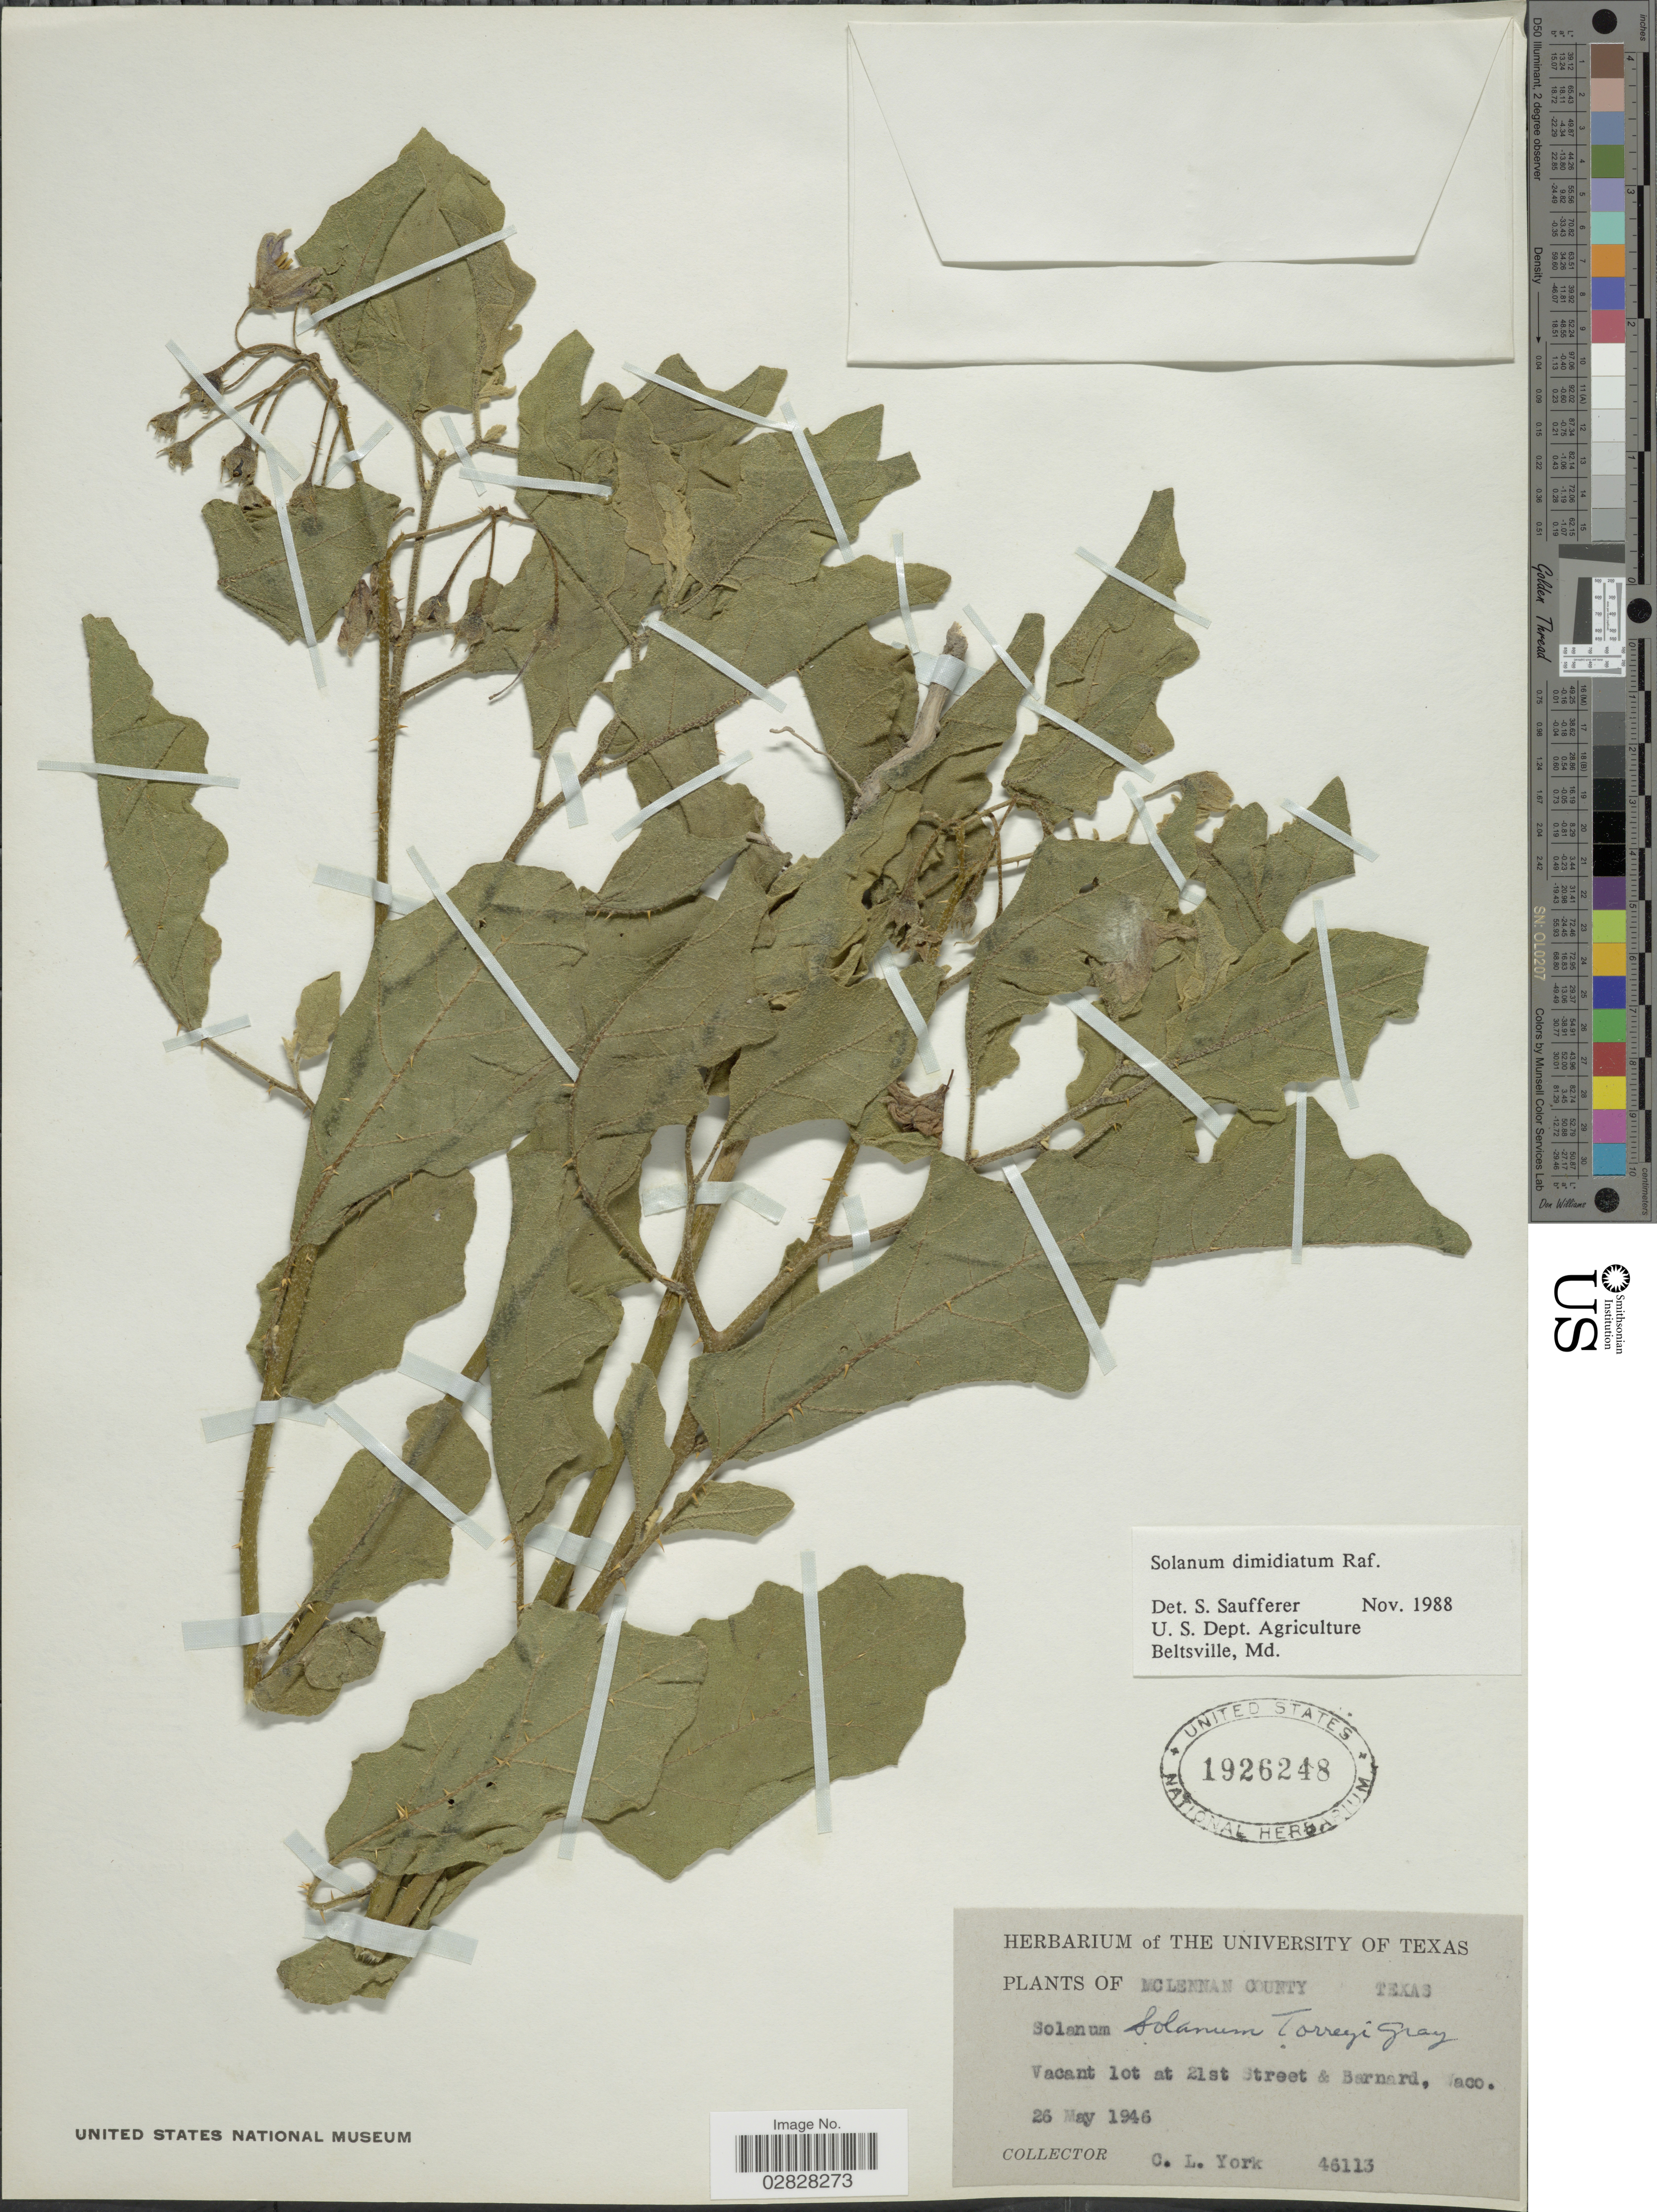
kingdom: Plantae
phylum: Tracheophyta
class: Magnoliopsida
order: Solanales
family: Solanaceae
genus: Solanum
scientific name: Solanum dimidiatum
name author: Raf.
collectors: C. L. York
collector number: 46113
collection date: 1946-05-26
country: United States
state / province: Texas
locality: Mclennan County. Vacant lot at 21st Street & Barnard, Waco.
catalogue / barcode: US 1926248